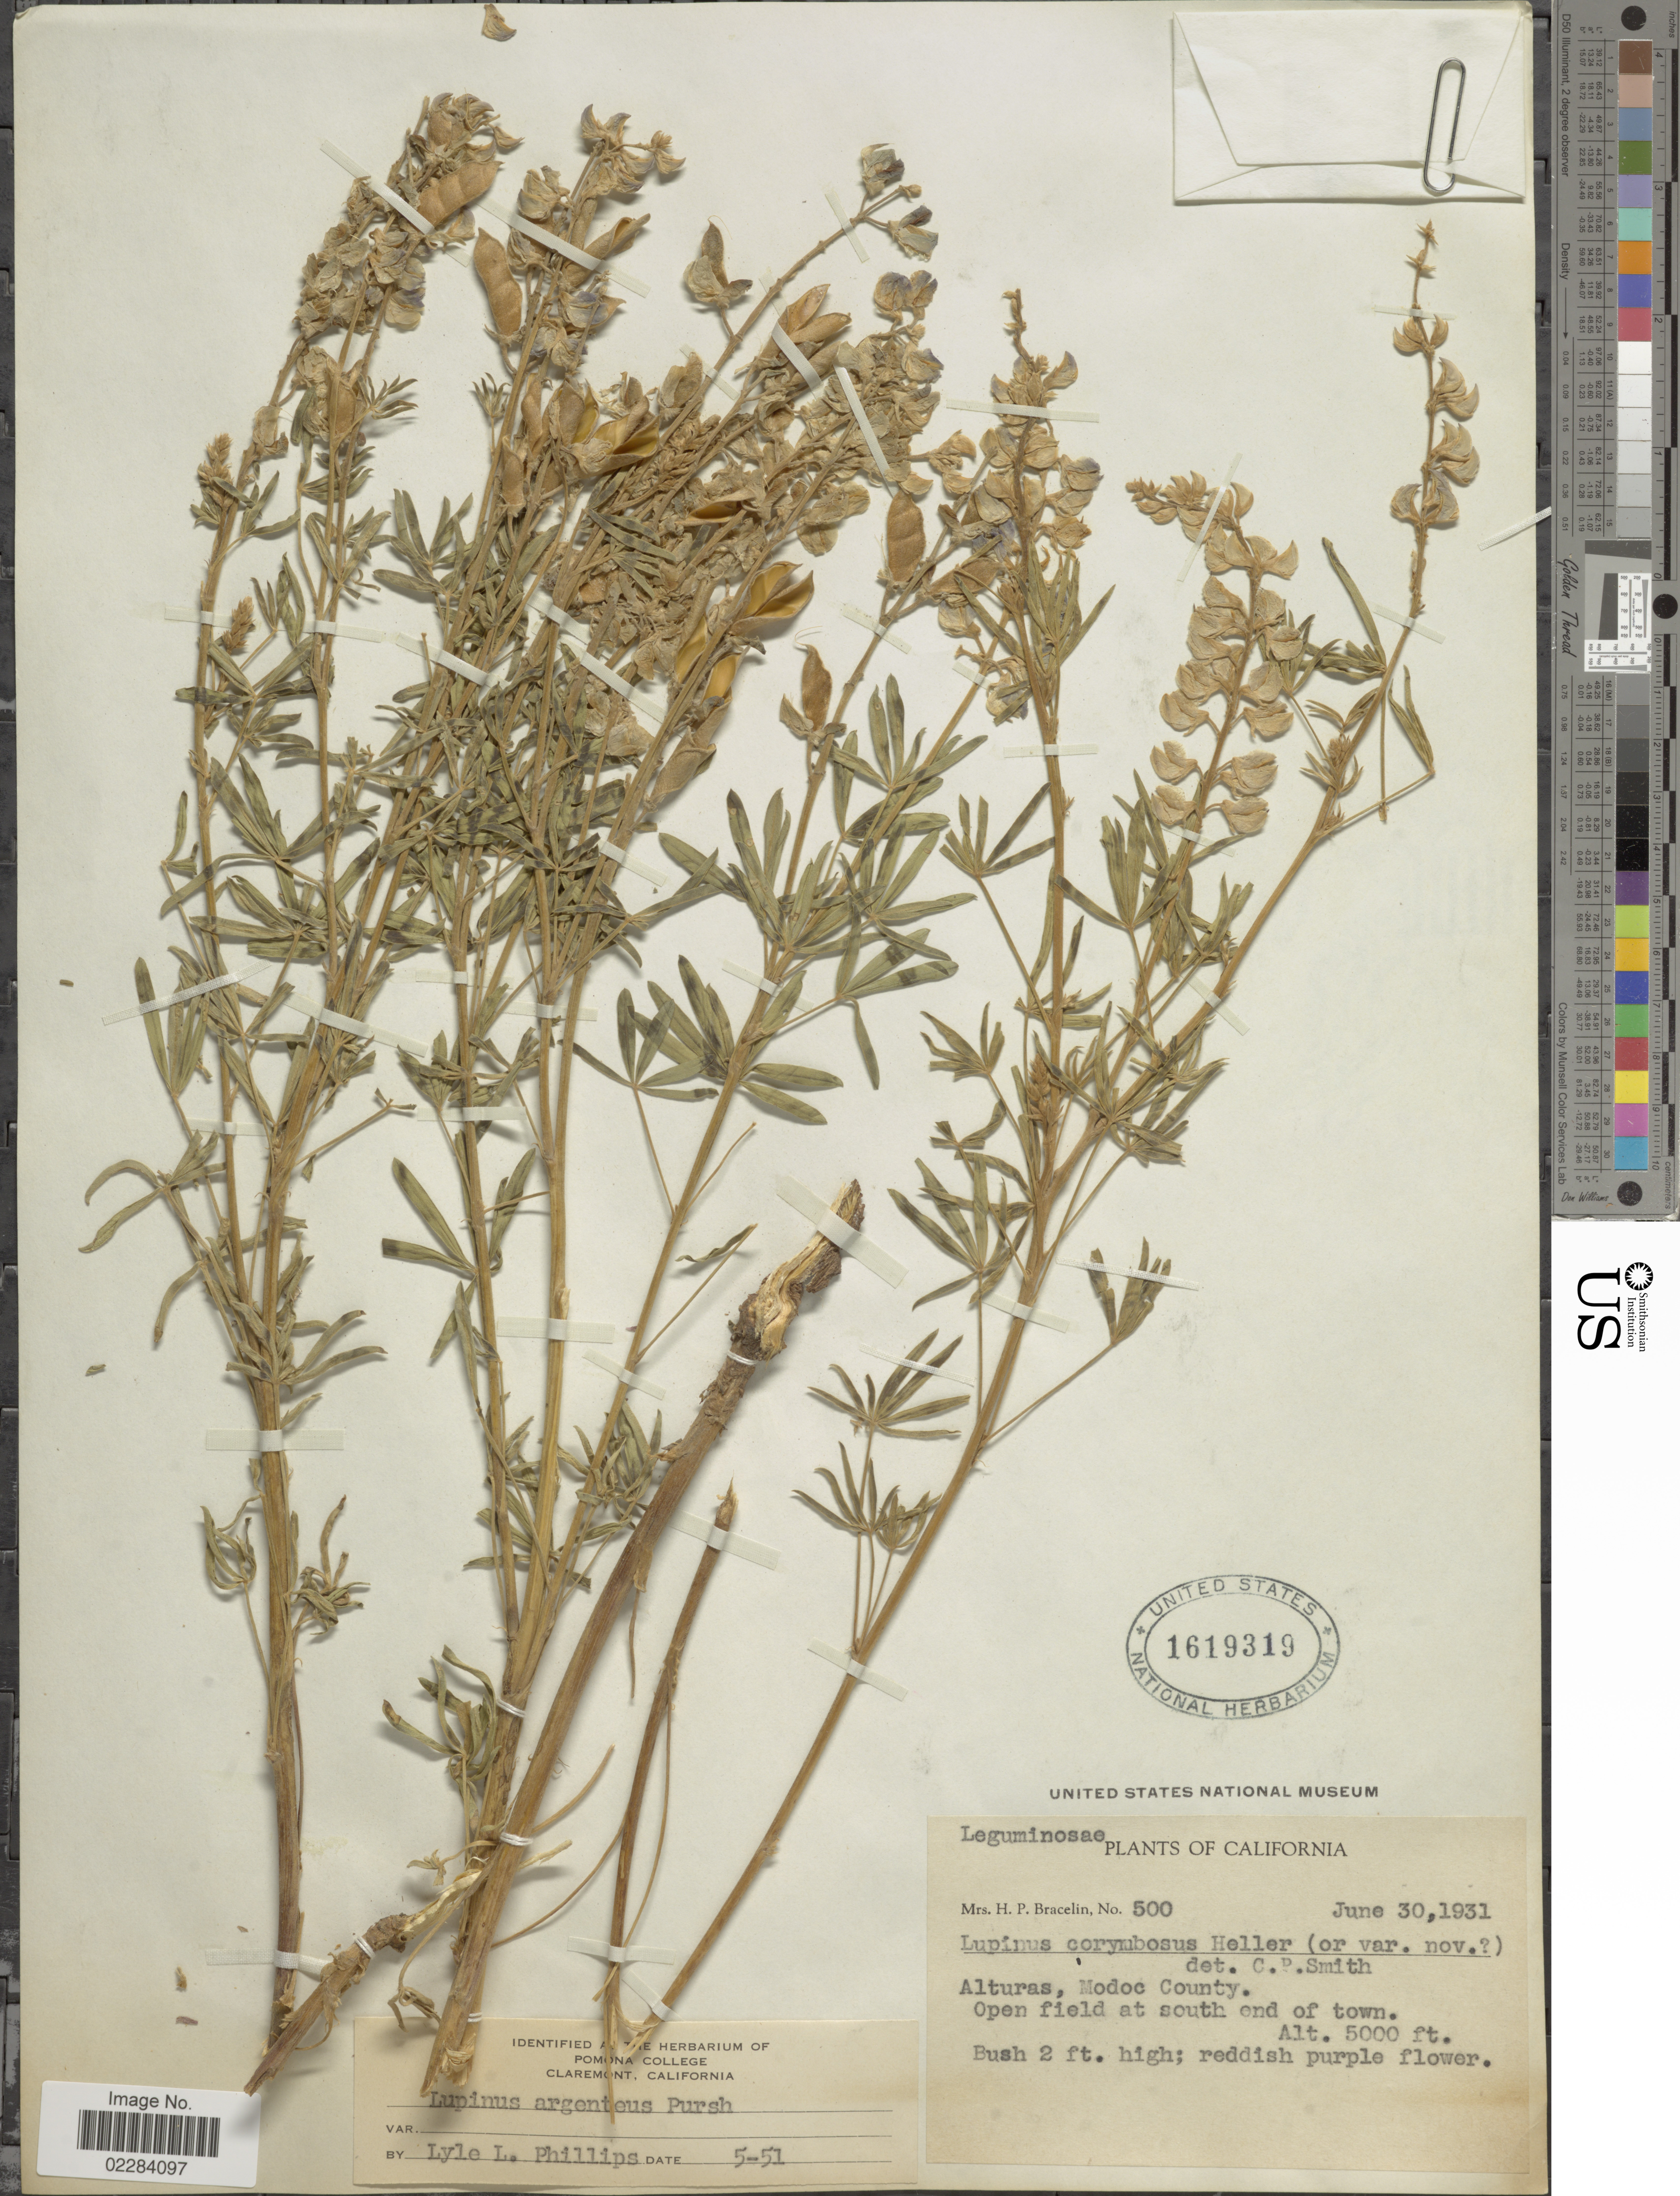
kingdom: Plantae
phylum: Tracheophyta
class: Magnoliopsida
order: Fabales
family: Fabaceae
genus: Lupinus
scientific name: Lupinus argenteus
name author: Pursh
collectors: H. Bracelin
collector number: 500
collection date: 1931-06-30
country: United States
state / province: California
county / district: Modoc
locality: Alturas, Modoc County. Open field at south end of town.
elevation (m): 1524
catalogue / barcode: US 1619319